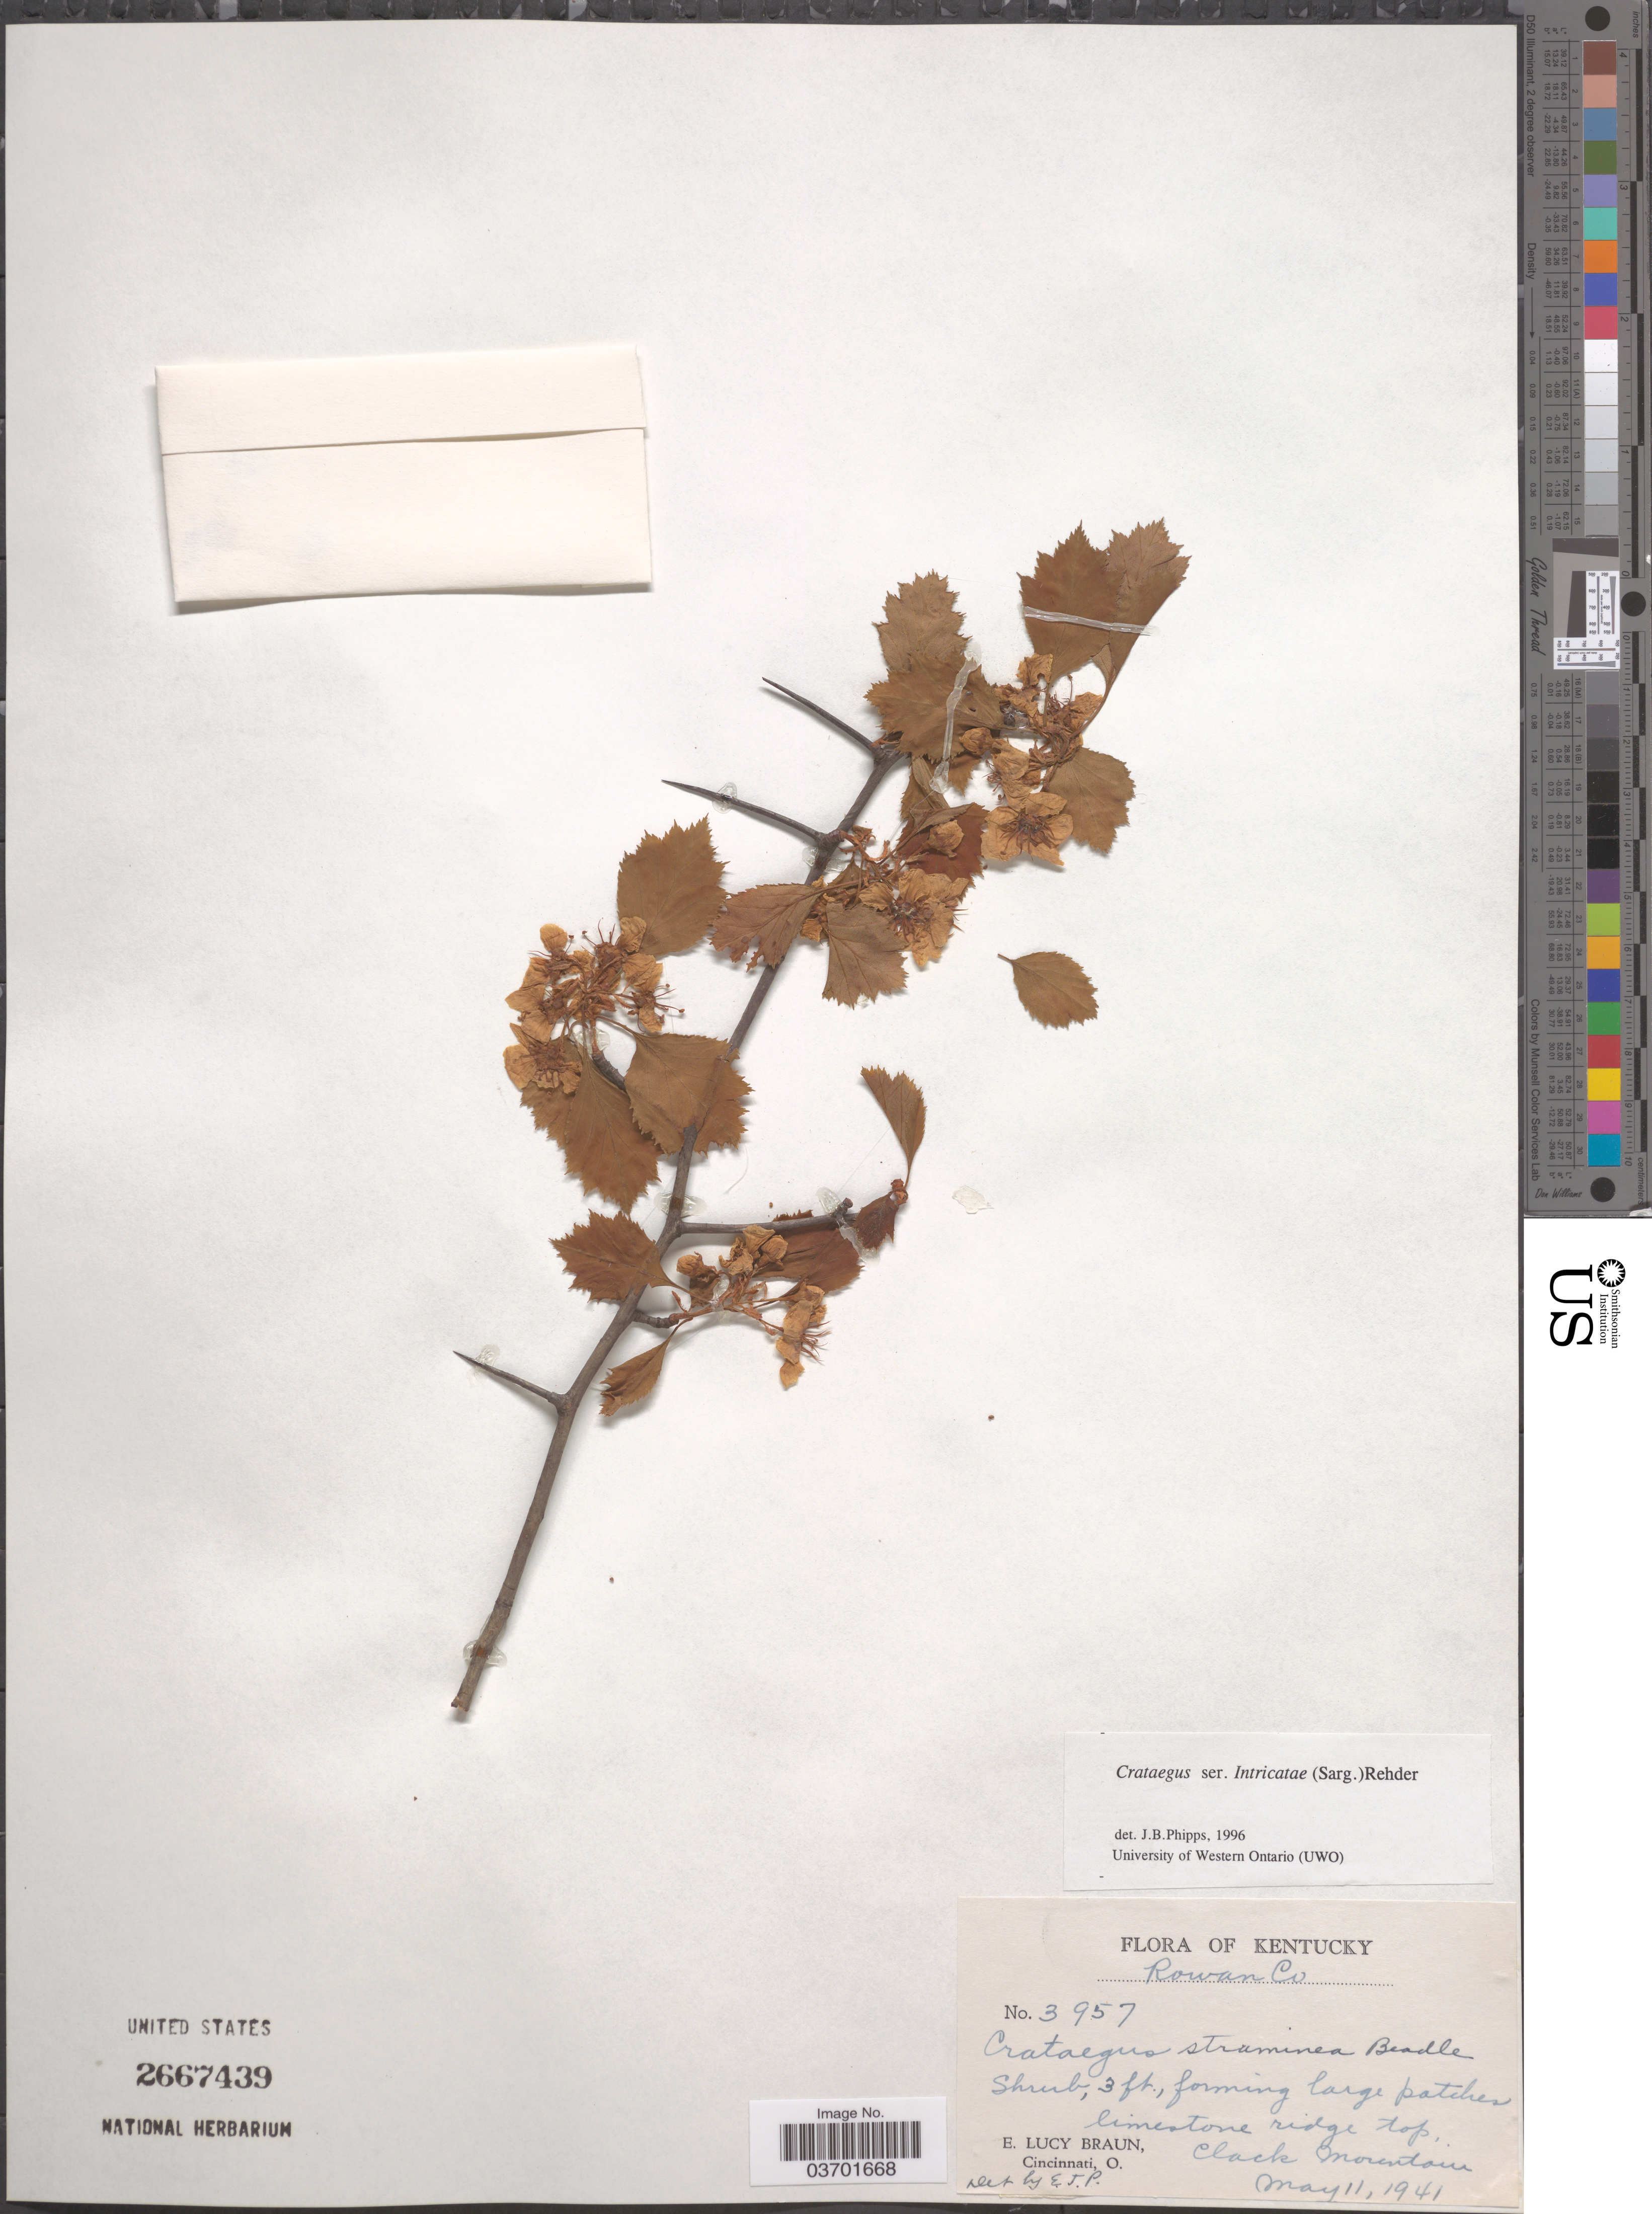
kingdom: Plantae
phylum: Tracheophyta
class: Magnoliopsida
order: Rosales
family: Rosaceae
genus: Crataegus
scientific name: Crataegus rubella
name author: Beadle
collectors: E. L. Braun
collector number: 3957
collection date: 1941-05-11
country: United States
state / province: Kentucky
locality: Rowan Co. Limestone ridge top, Clack Mountain.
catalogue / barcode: US 2667439